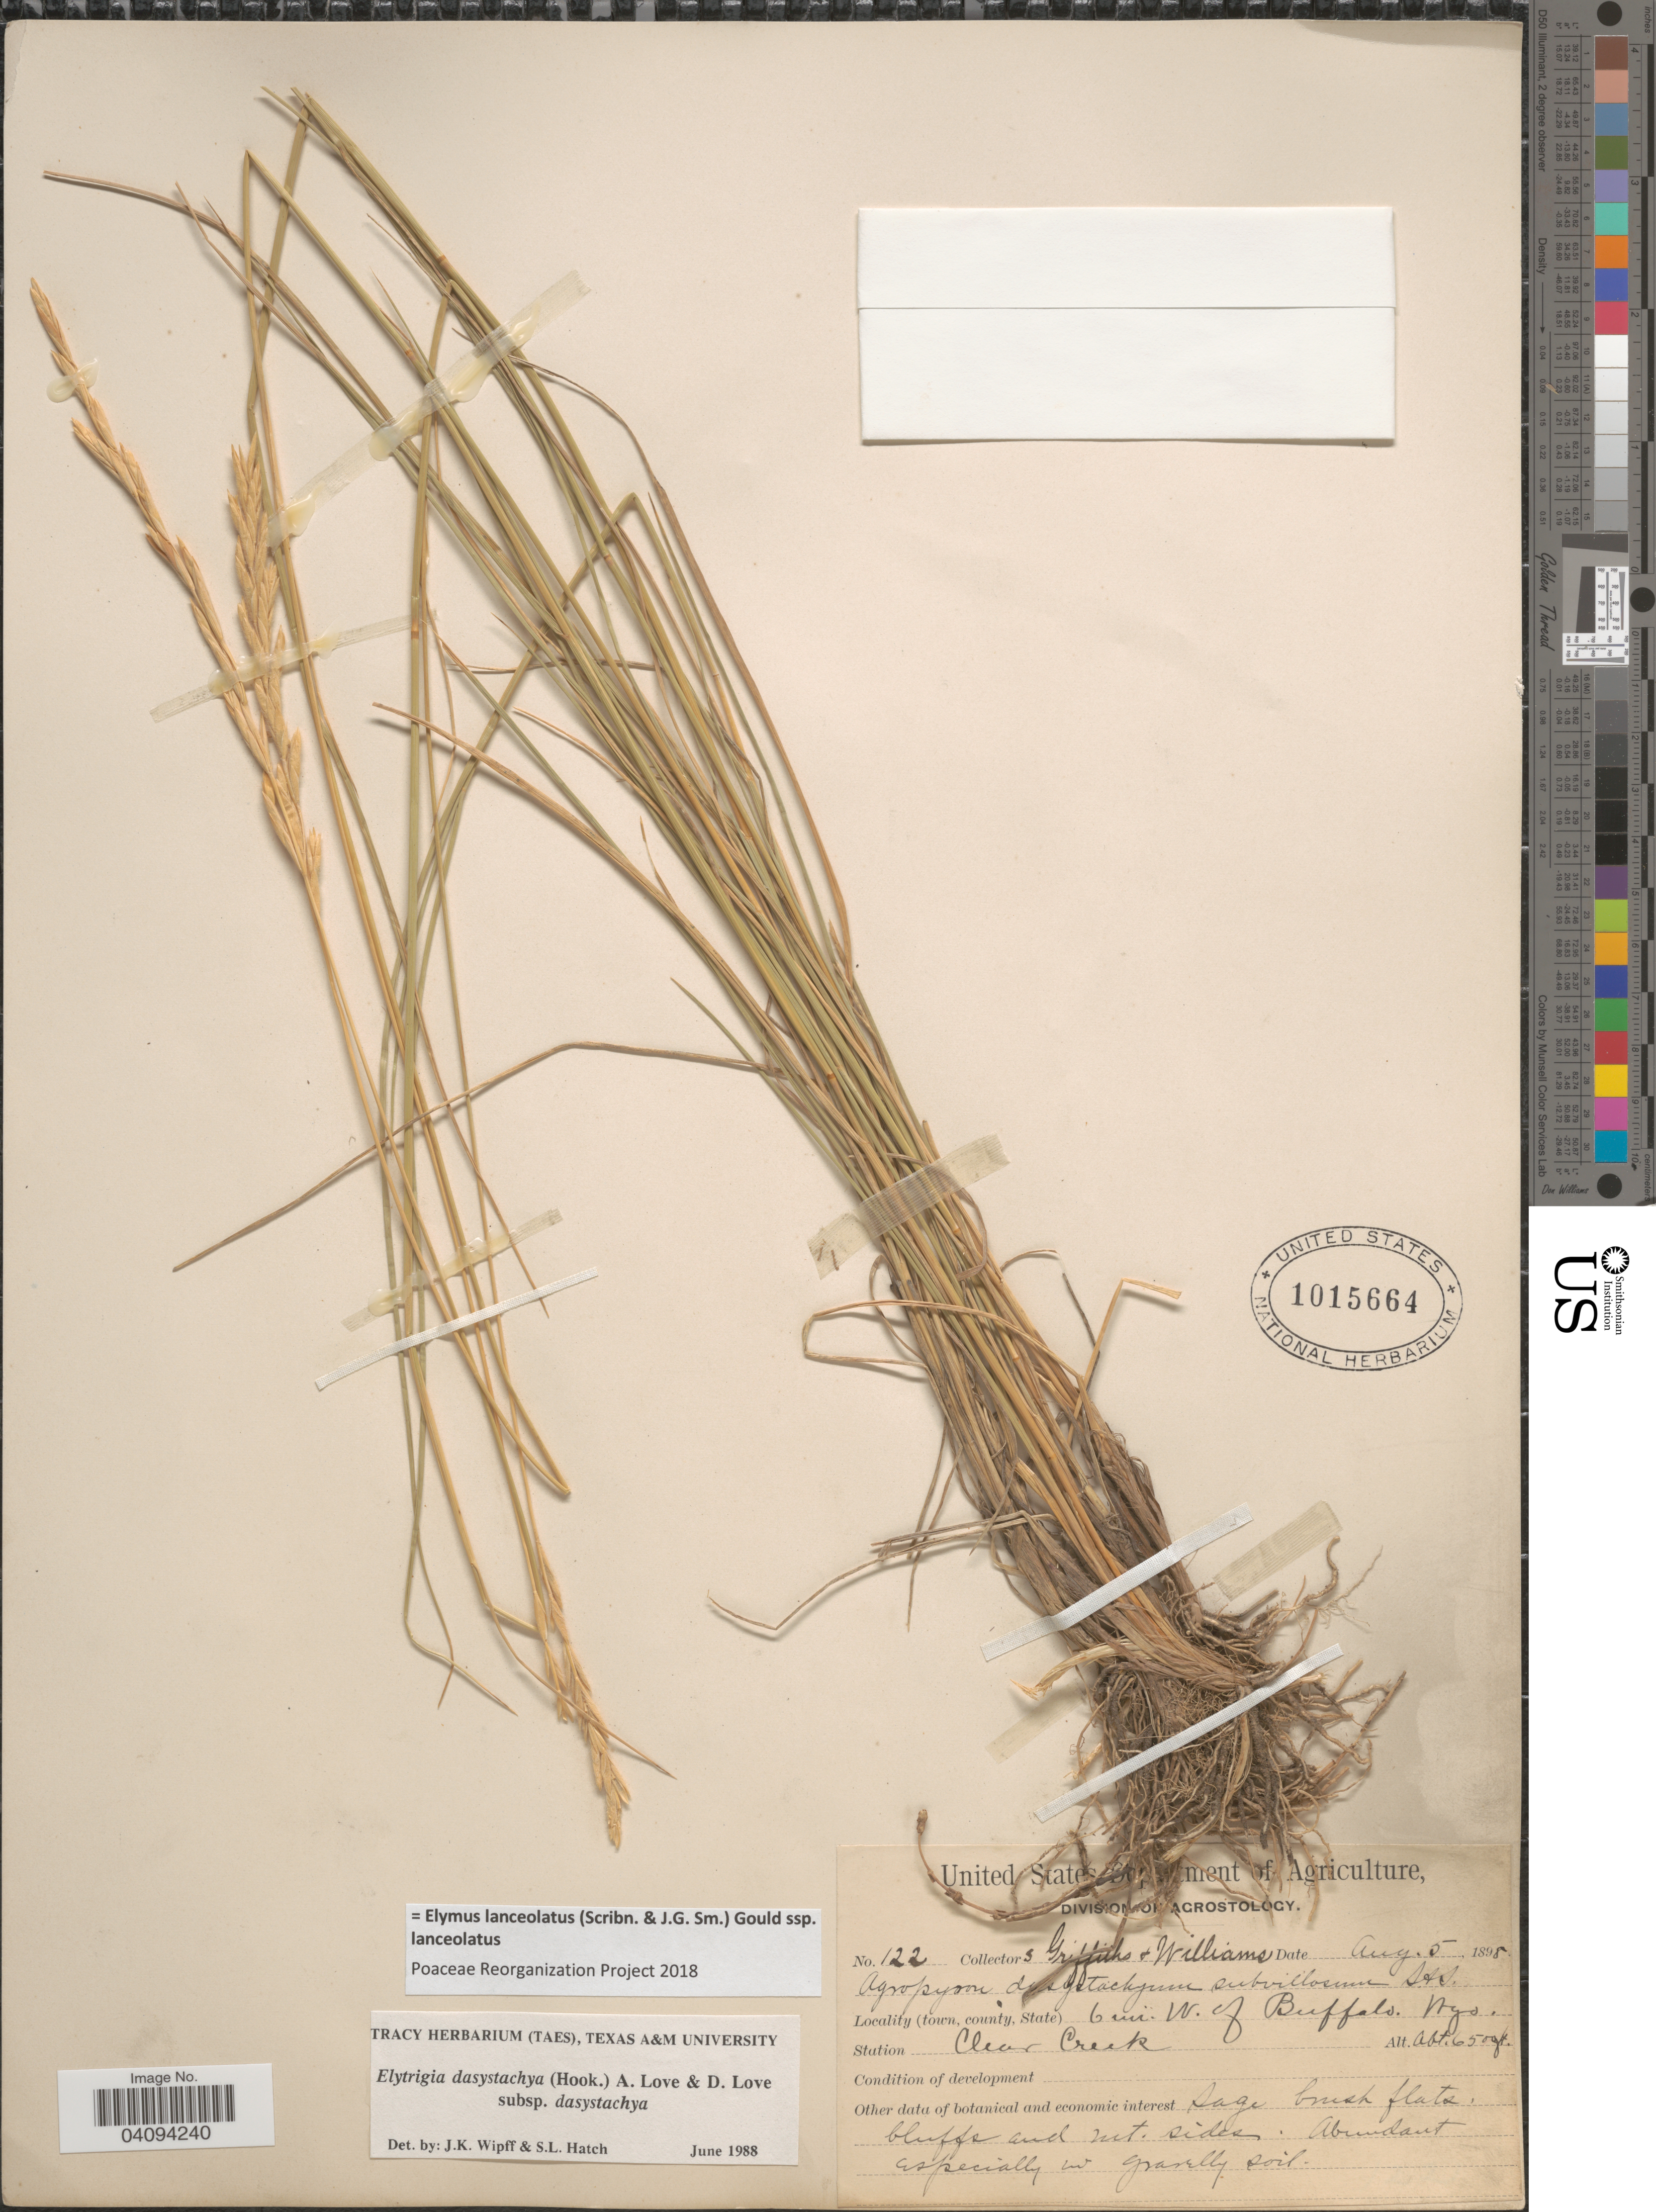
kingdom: Plantae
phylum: Tracheophyta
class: Liliopsida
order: Poales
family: Poaceae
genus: Elymus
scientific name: Elymus lanceolatus subsp. lanceolatus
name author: (Scribn. & J.G. Sm.) Gould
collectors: -- Griffiths & A. Williams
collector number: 122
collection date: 1898-08-05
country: United States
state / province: Wyoming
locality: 6 mi. W. of Buffalo. Clear Creek. Sage brush flats, bluffs and mt. sides.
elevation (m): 1981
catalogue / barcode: US 1015664